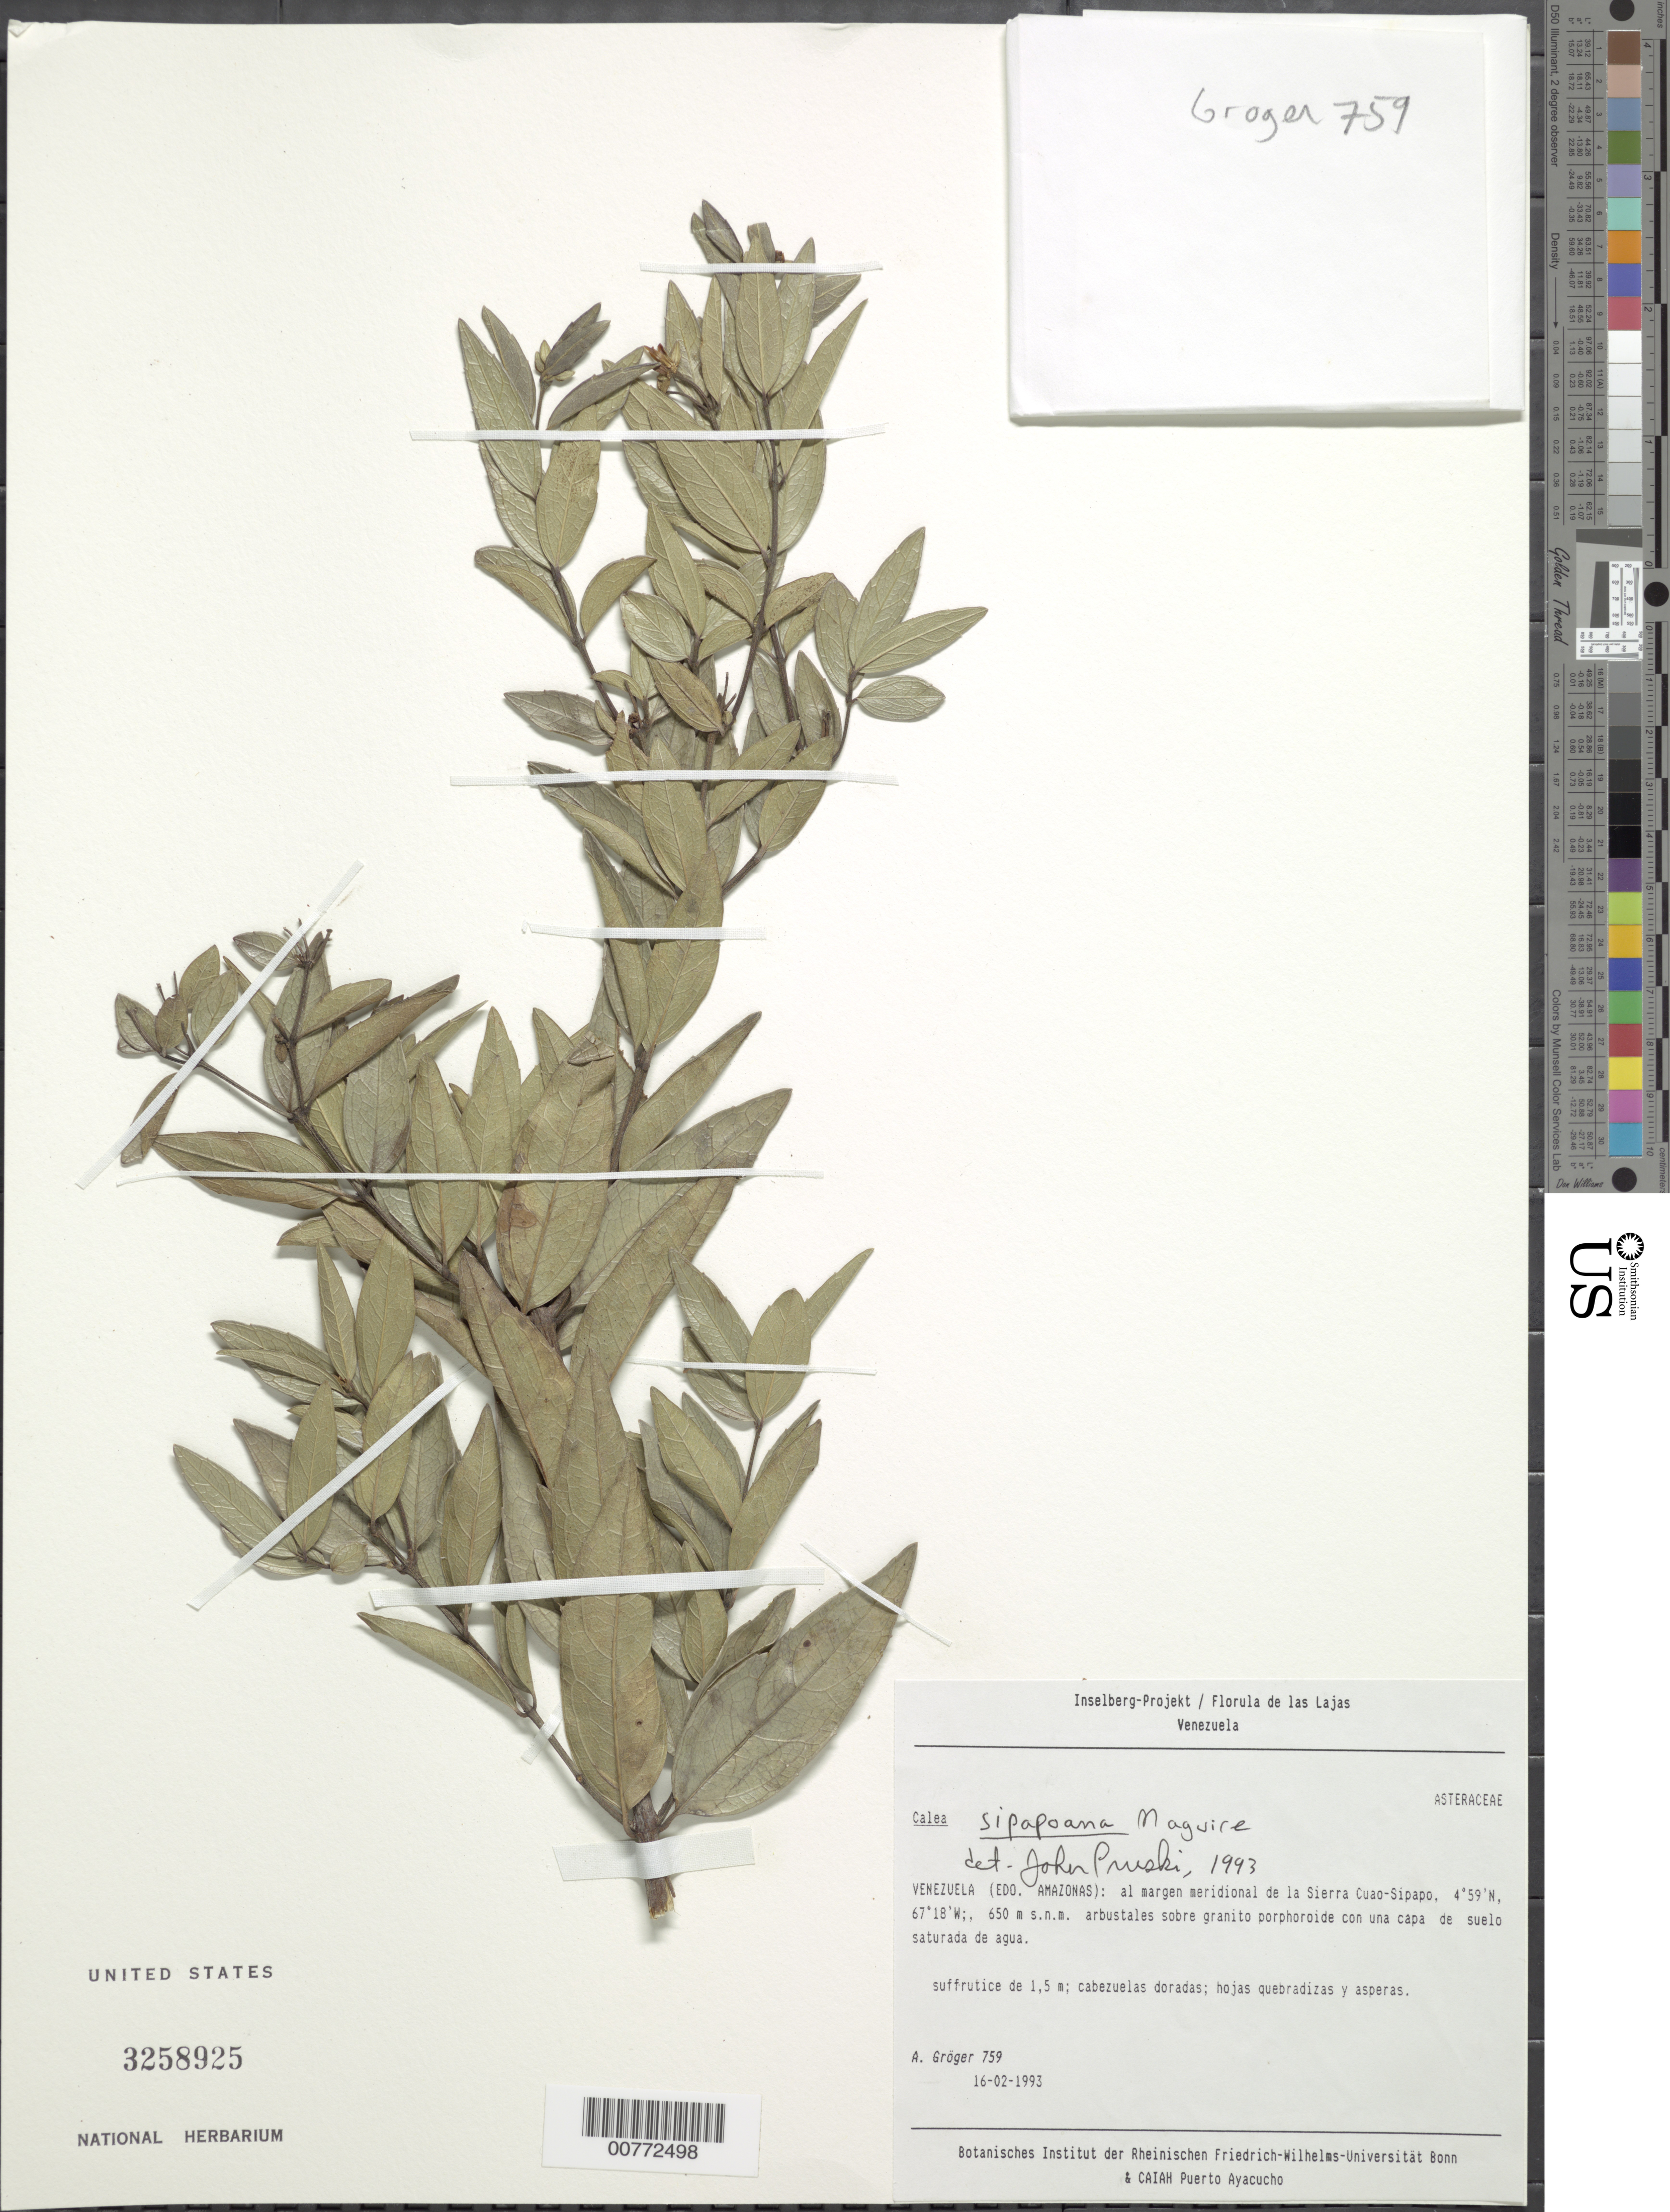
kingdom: Plantae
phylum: Tracheophyta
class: Magnoliopsida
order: Asterales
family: Asteraceae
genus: Calea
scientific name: Calea sipapoana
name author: Maguire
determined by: Pruski, J. F.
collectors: A. Gröger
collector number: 759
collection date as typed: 16-Feb-93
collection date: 1993-02-16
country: Venezuela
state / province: Amazonas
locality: Sierra Cuao-Sipapo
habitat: Arbustales sobre granito porphoroide con una capa de suelo saturada de agua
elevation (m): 650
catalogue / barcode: US 3258925